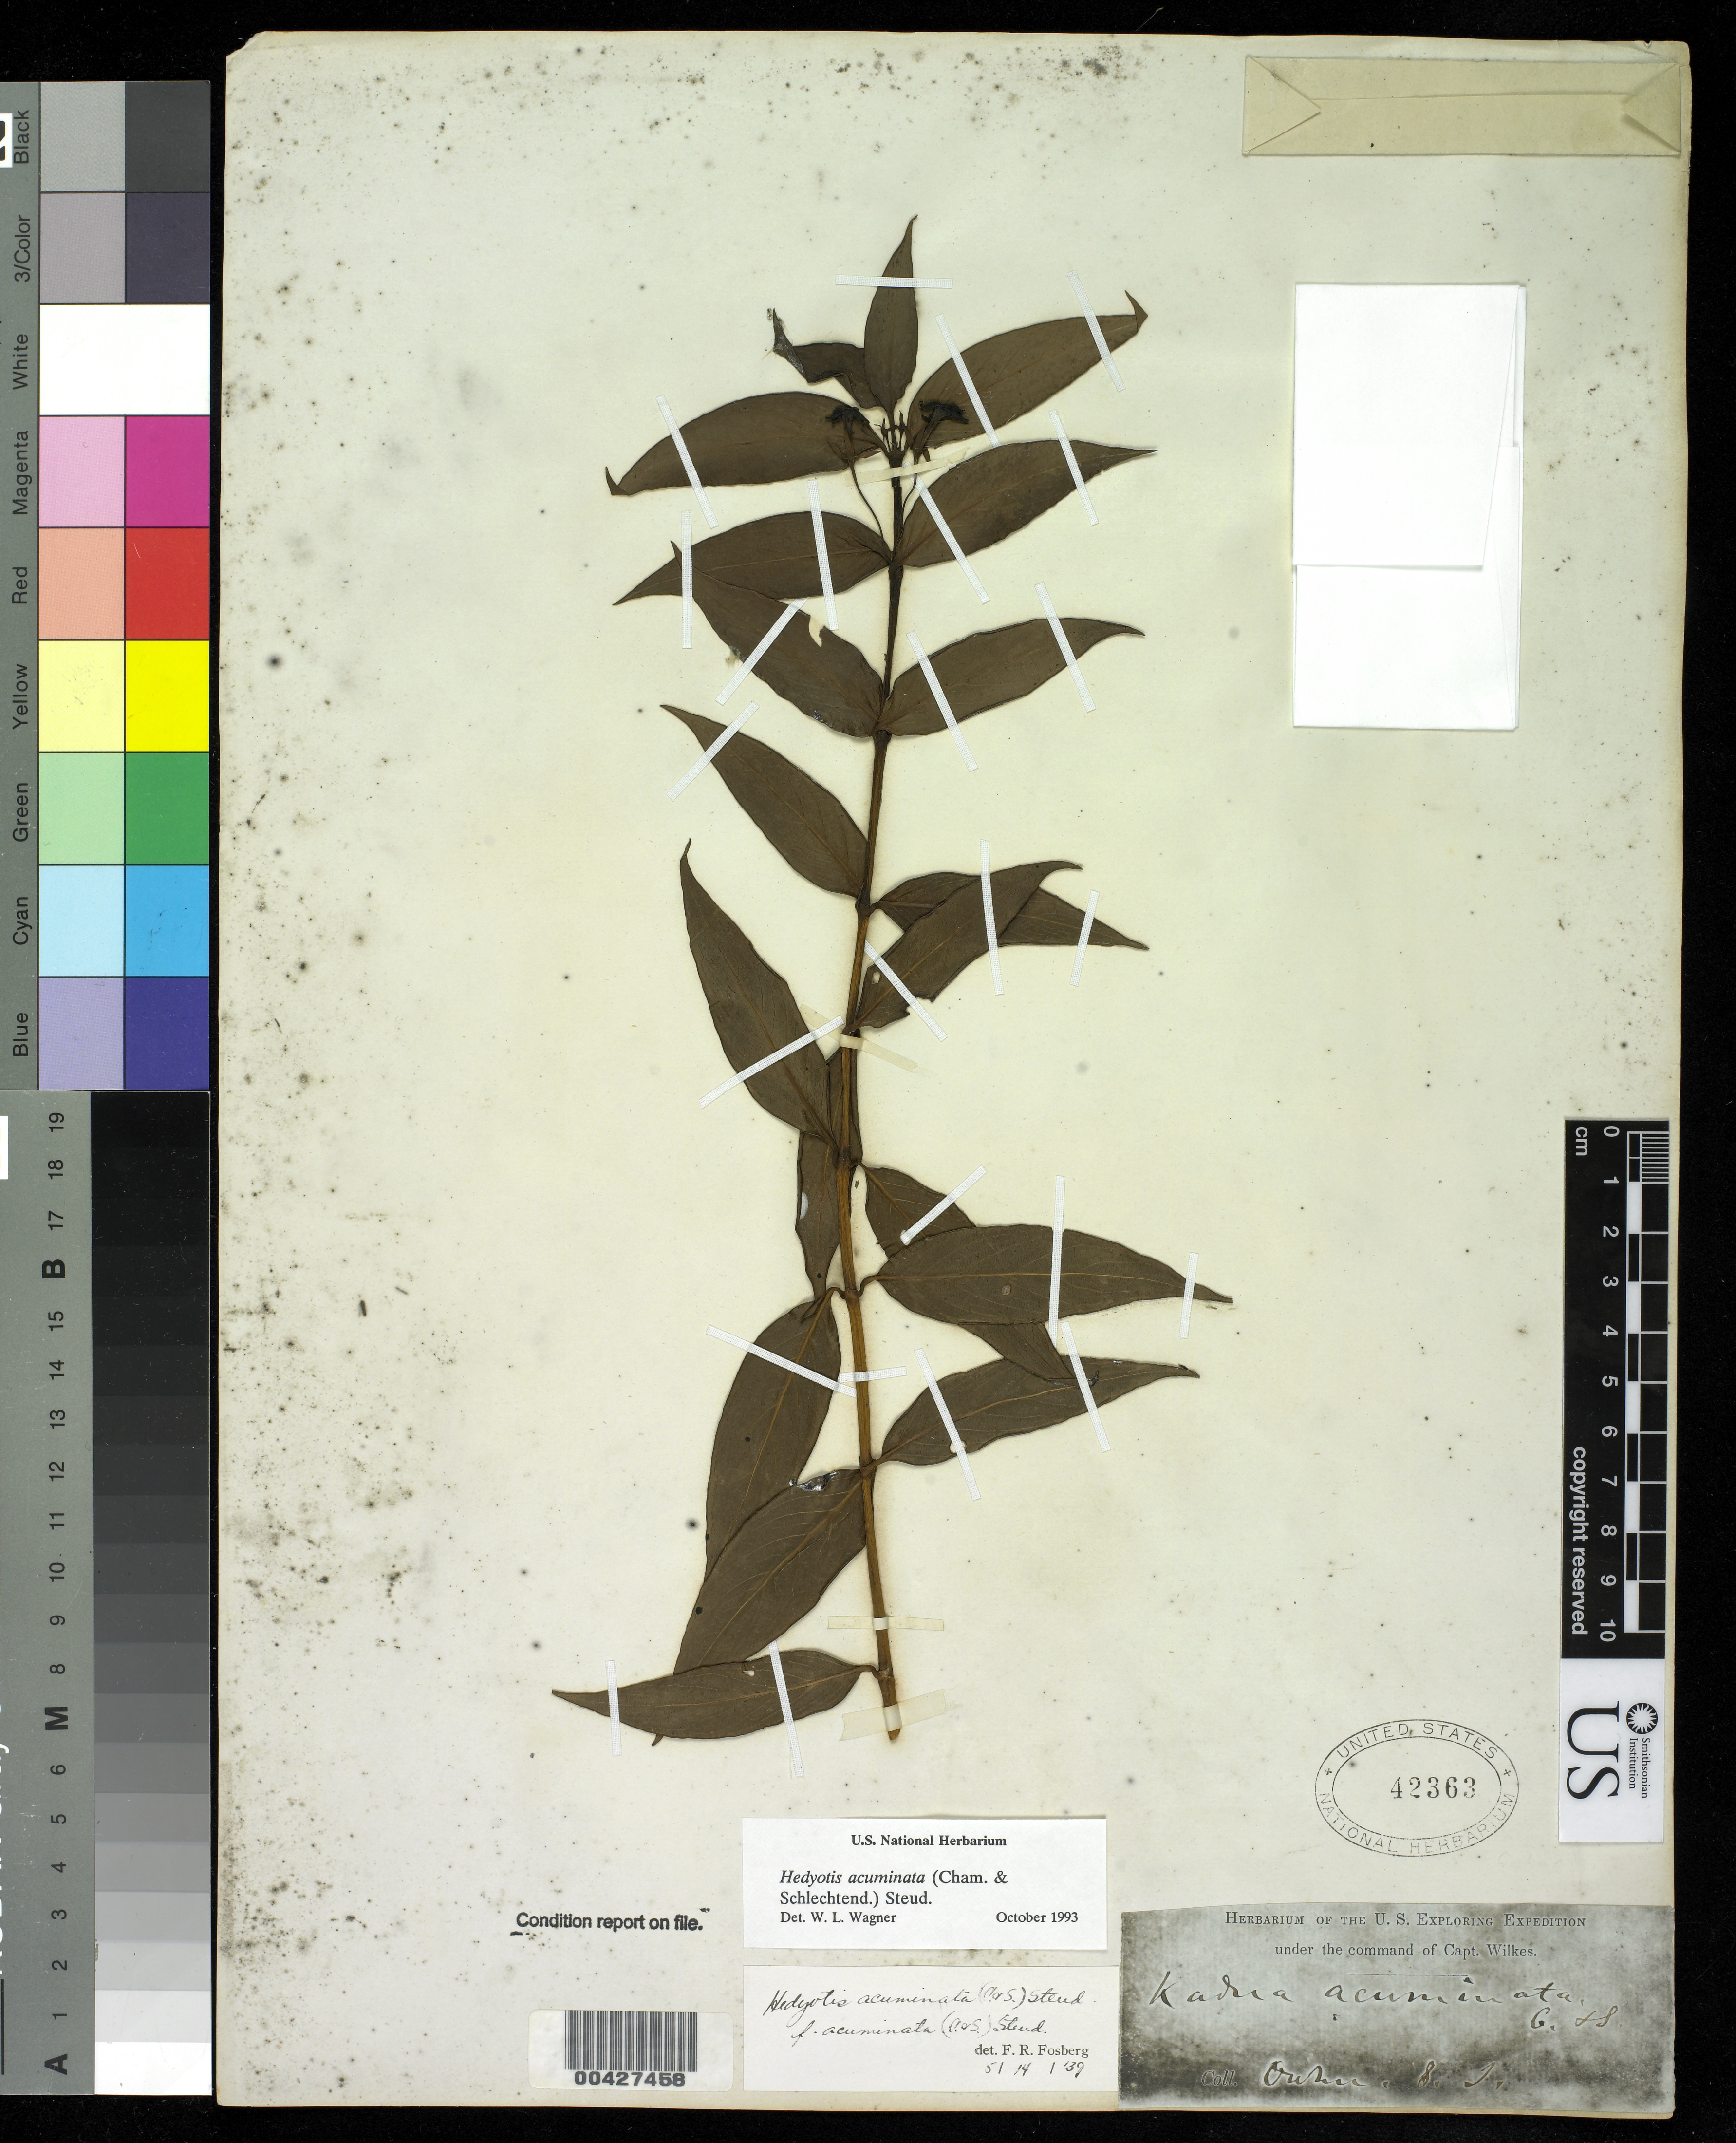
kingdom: Plantae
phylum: Tracheophyta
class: Magnoliopsida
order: Gentianales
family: Rubiaceae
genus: Kadua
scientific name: Kadua acuminata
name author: Cham. & Schltdl.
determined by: Wagner, W. L., (BOT), Smithsonian Institution - National Museum of Natural History (UNITED STATES)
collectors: Wilkes Explor. Exped.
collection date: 1838/1842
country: United States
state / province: Hawaii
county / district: Honolulu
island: Oahu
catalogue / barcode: US 42363